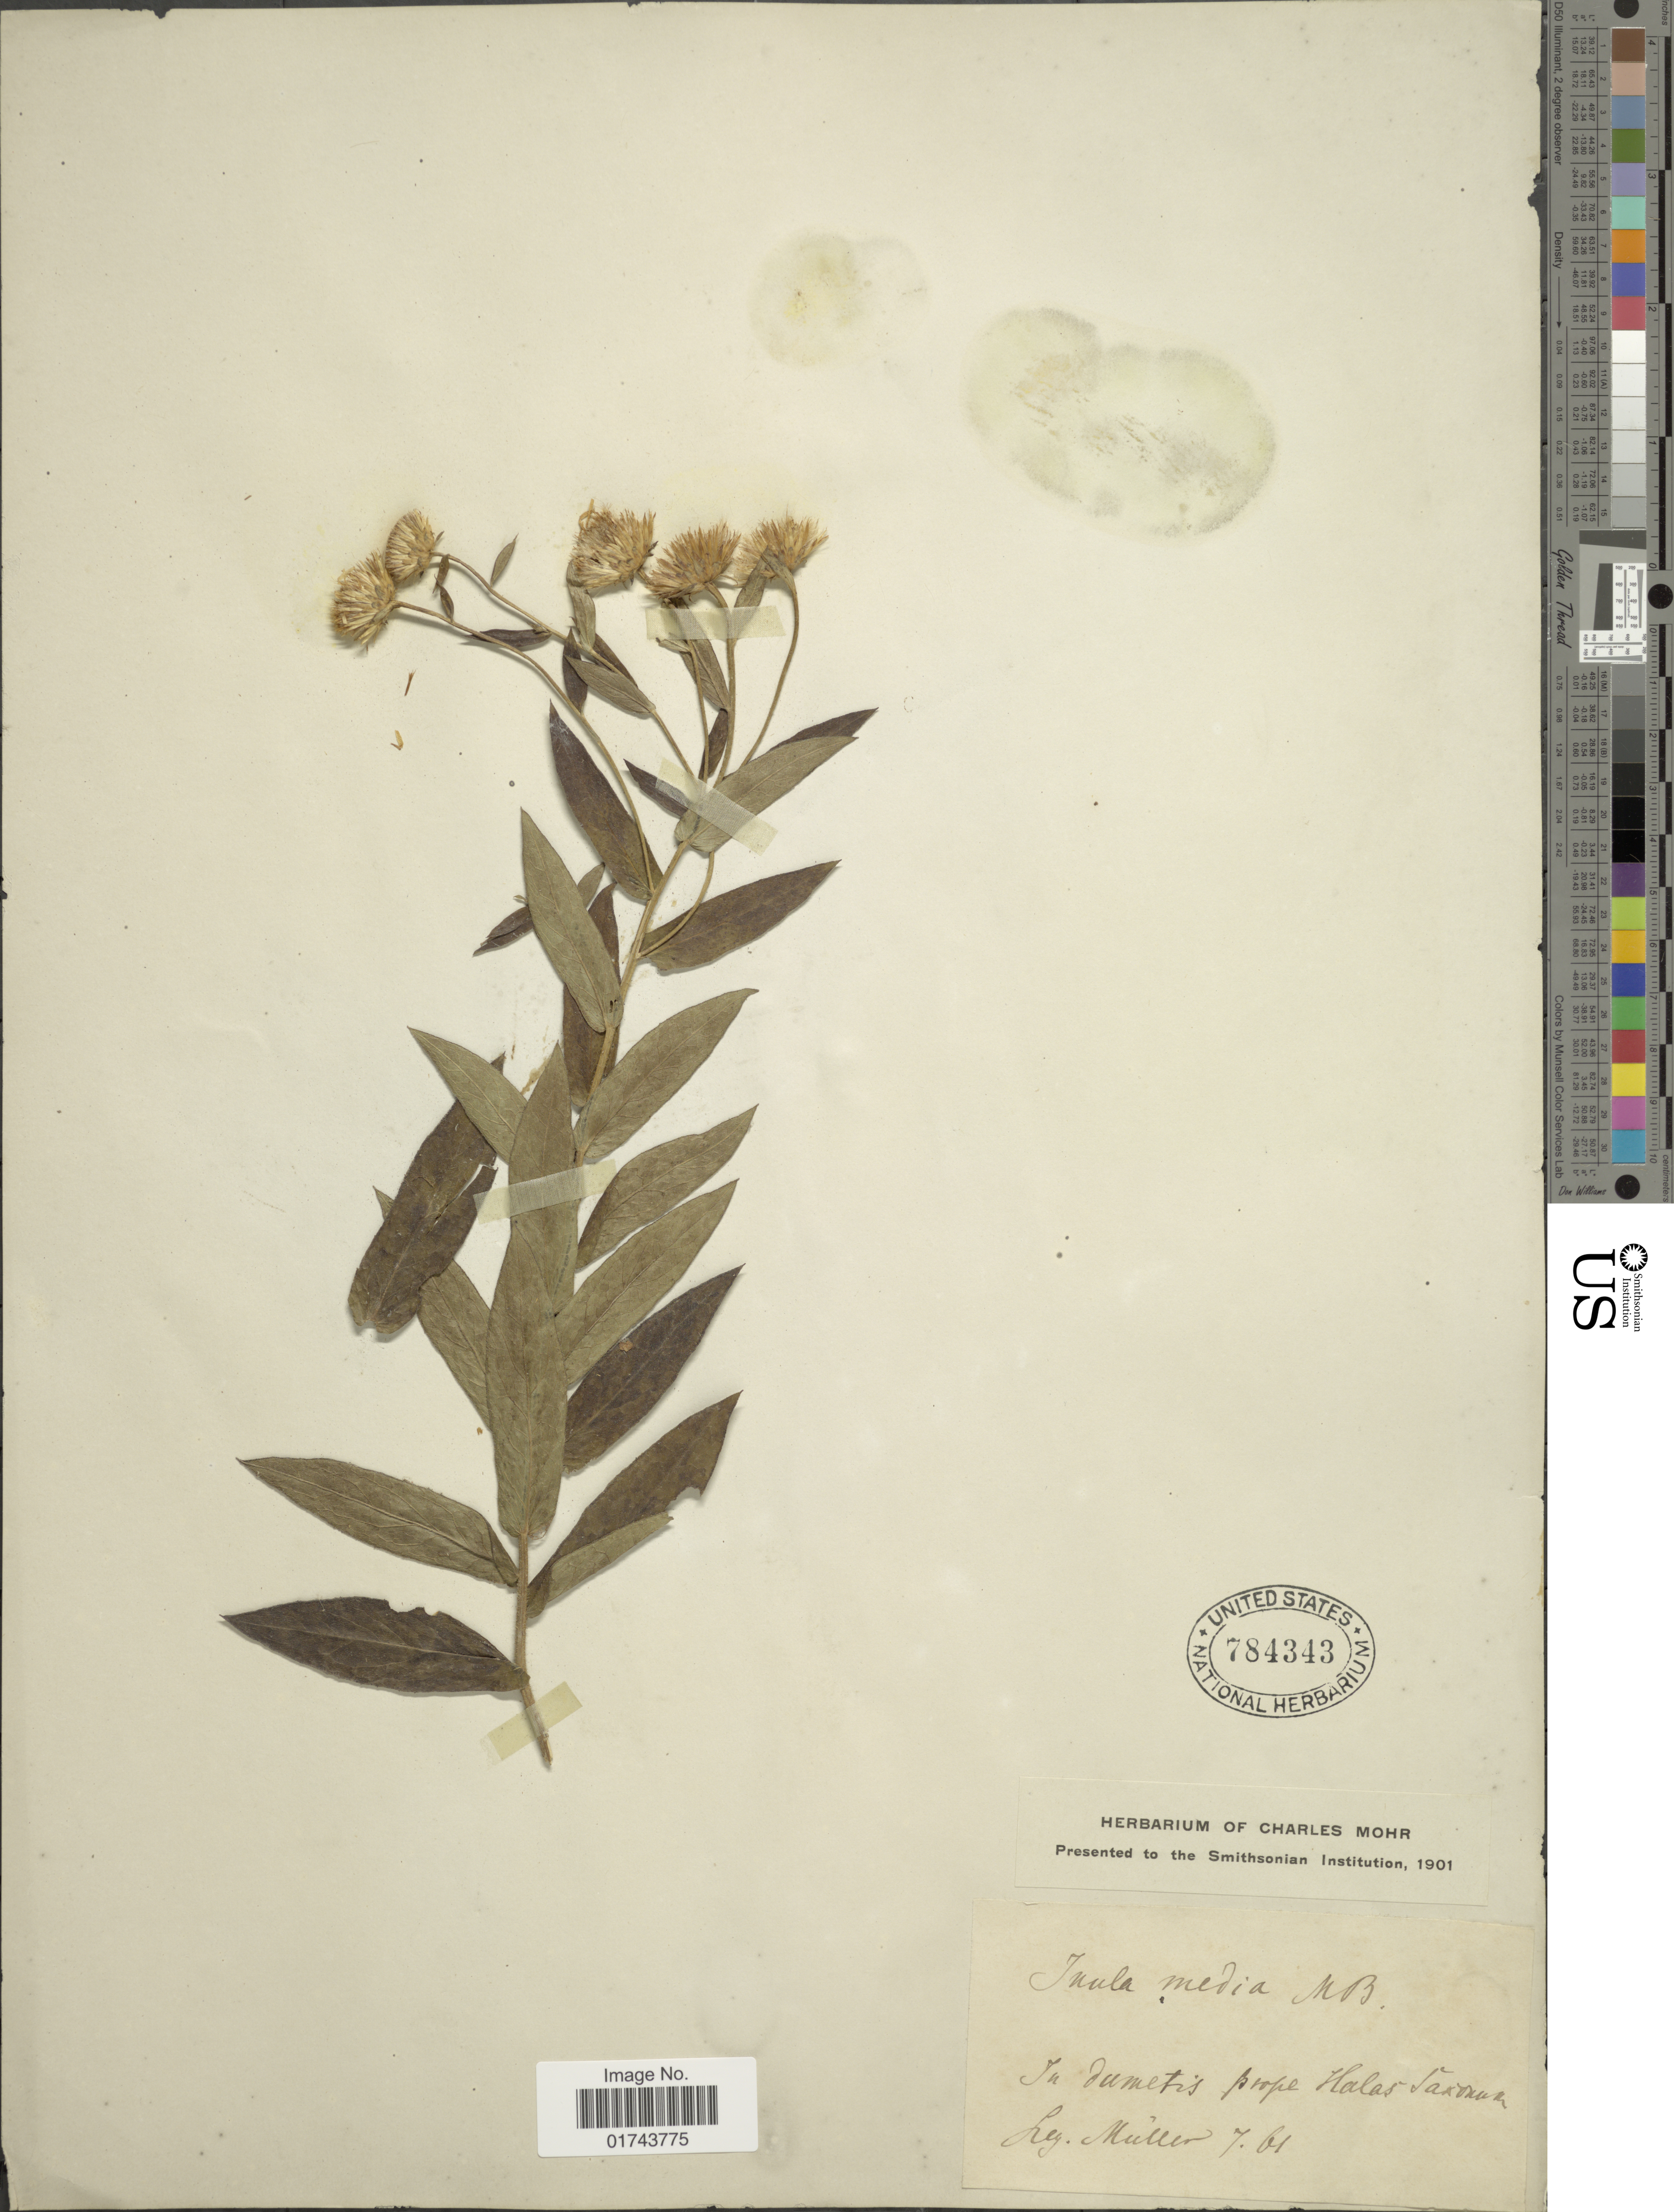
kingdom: Plantae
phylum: Tracheophyta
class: Magnoliopsida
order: Asterales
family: Asteraceae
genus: Inula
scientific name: Inula media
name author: M. Bieb.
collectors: -- Müller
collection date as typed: Transcribed d/m/y: /7/61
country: Germany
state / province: Sachsen-Anhalt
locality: In dumetis prope Halas Tarnaz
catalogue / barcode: US 784343